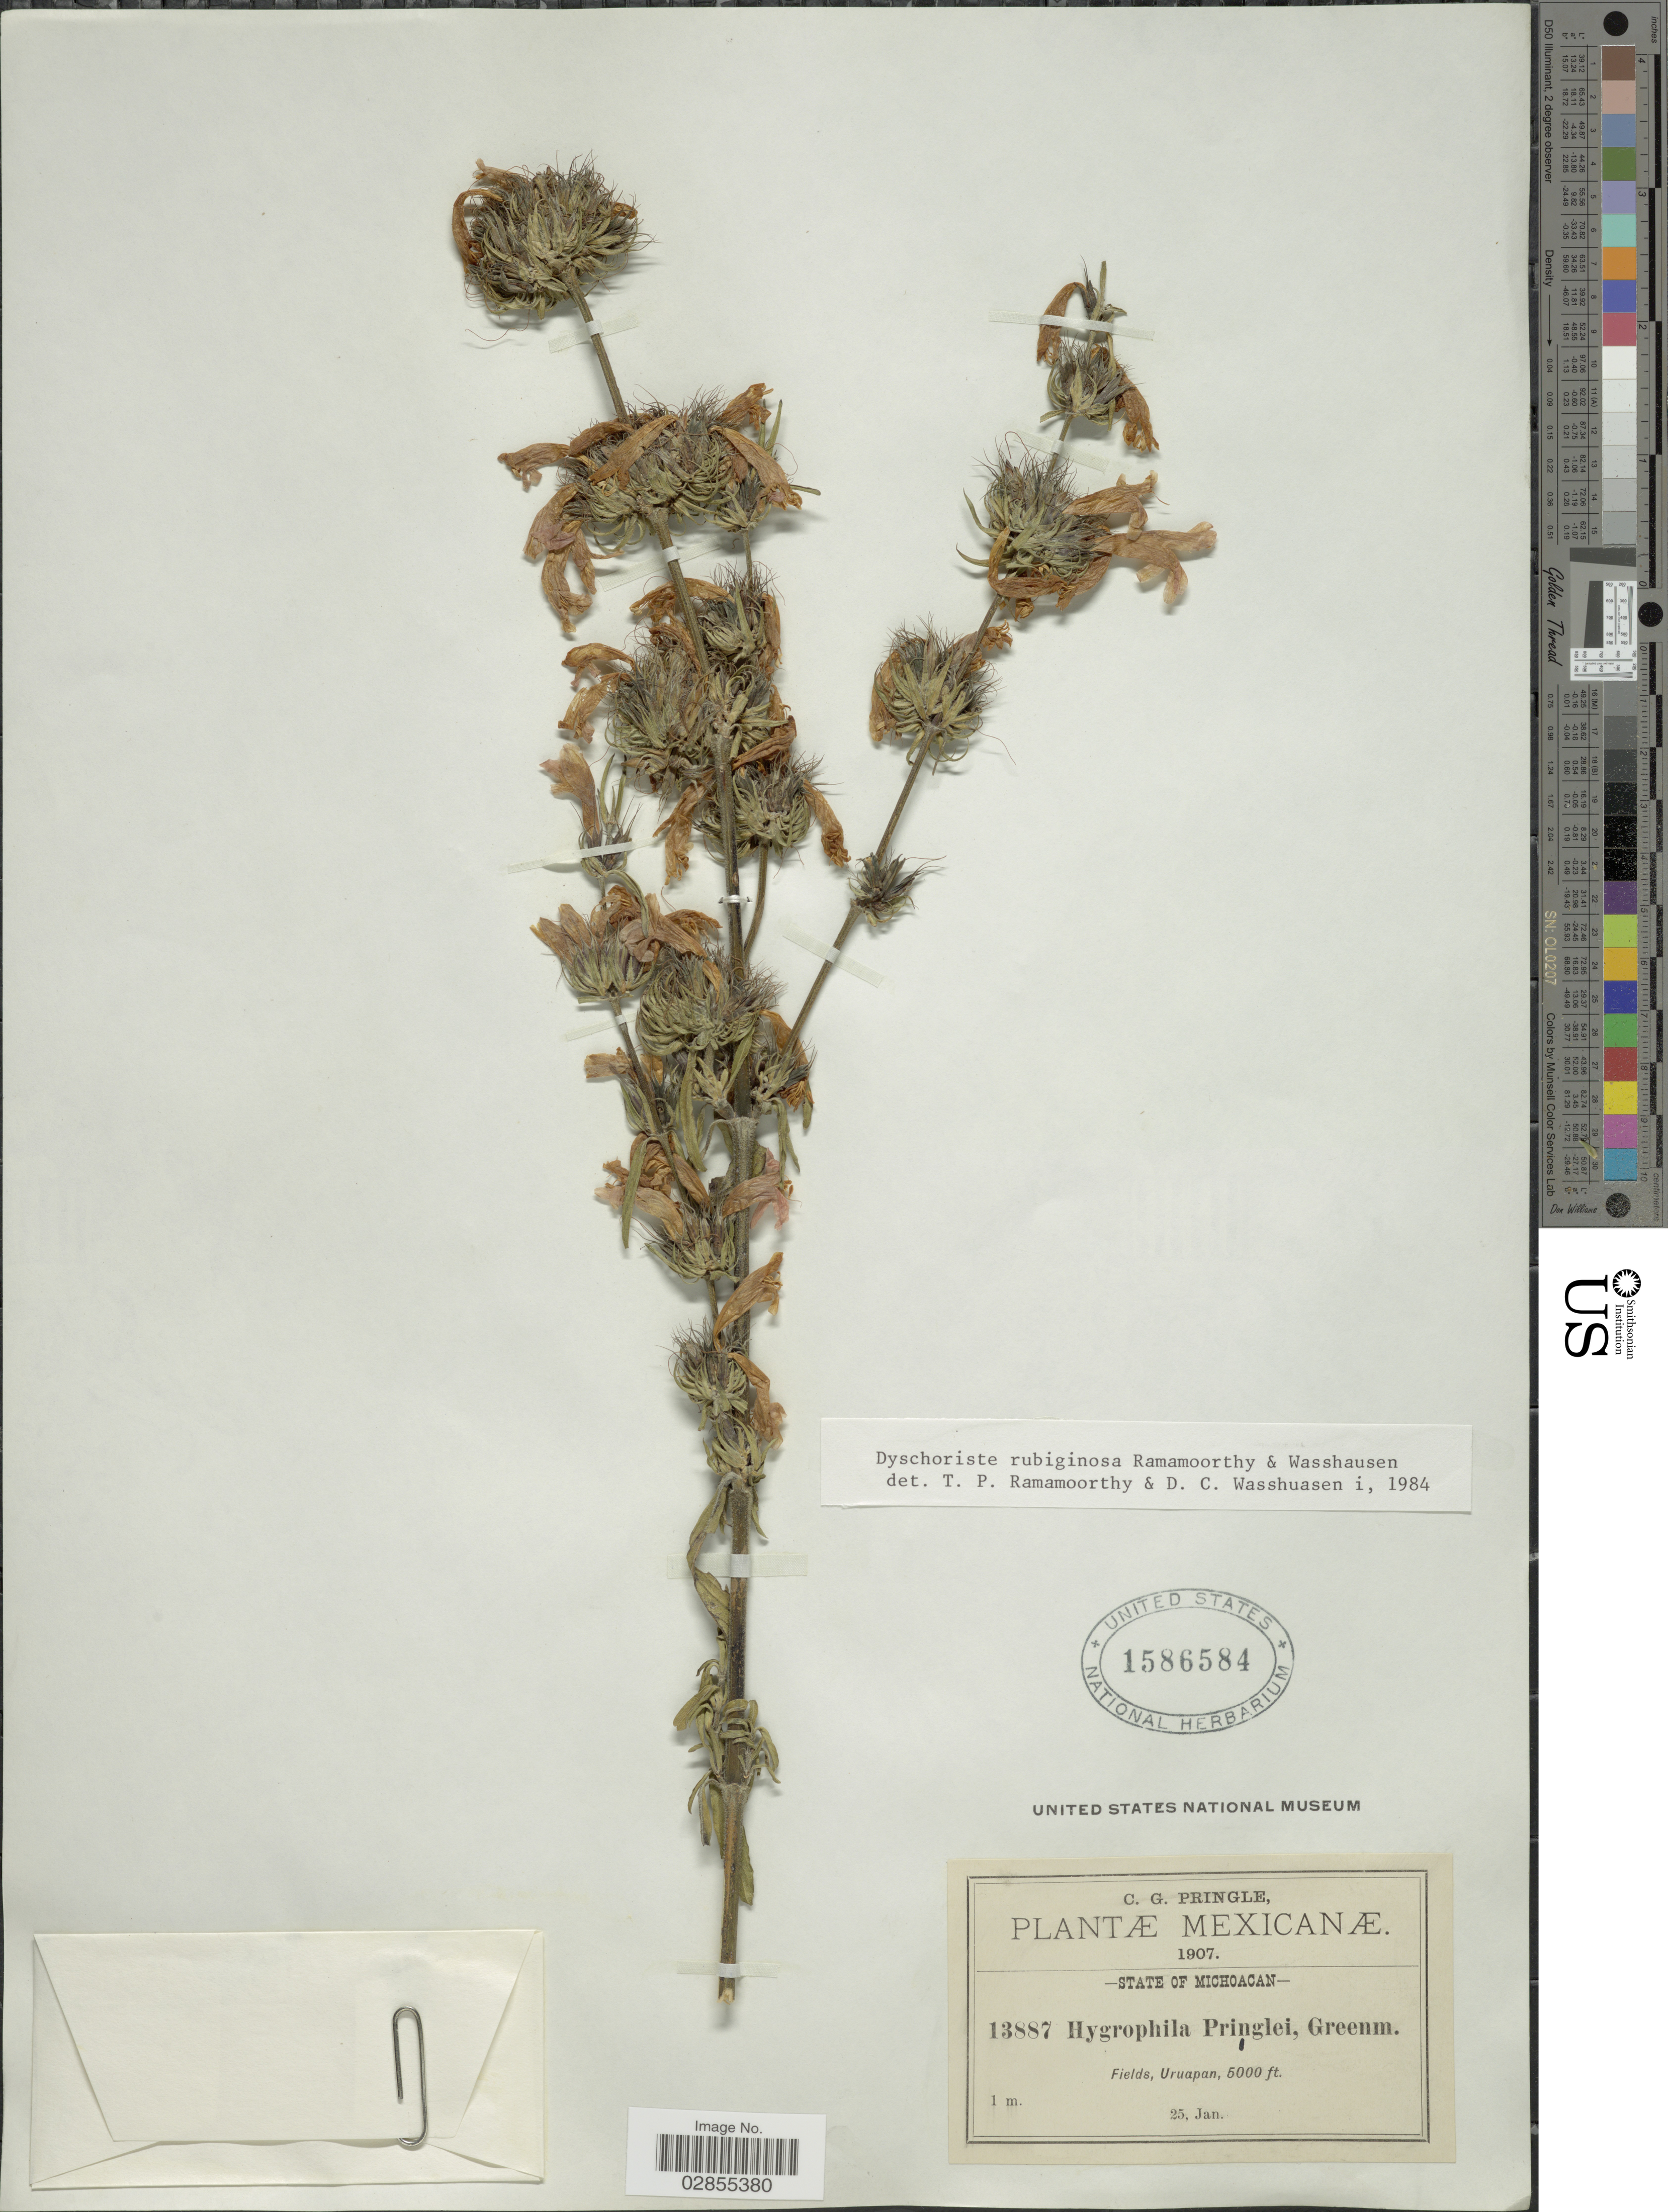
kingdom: Plantae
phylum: Tracheophyta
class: Magnoliopsida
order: Lamiales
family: Acanthaceae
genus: Dyschoriste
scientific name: Dyschoriste augustifolia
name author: Kuntze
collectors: C. G. Pringle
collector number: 13887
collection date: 1907-01-25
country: Mexico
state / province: Michoacán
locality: Fields, Uruapan.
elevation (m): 1524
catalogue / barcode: US 1586584